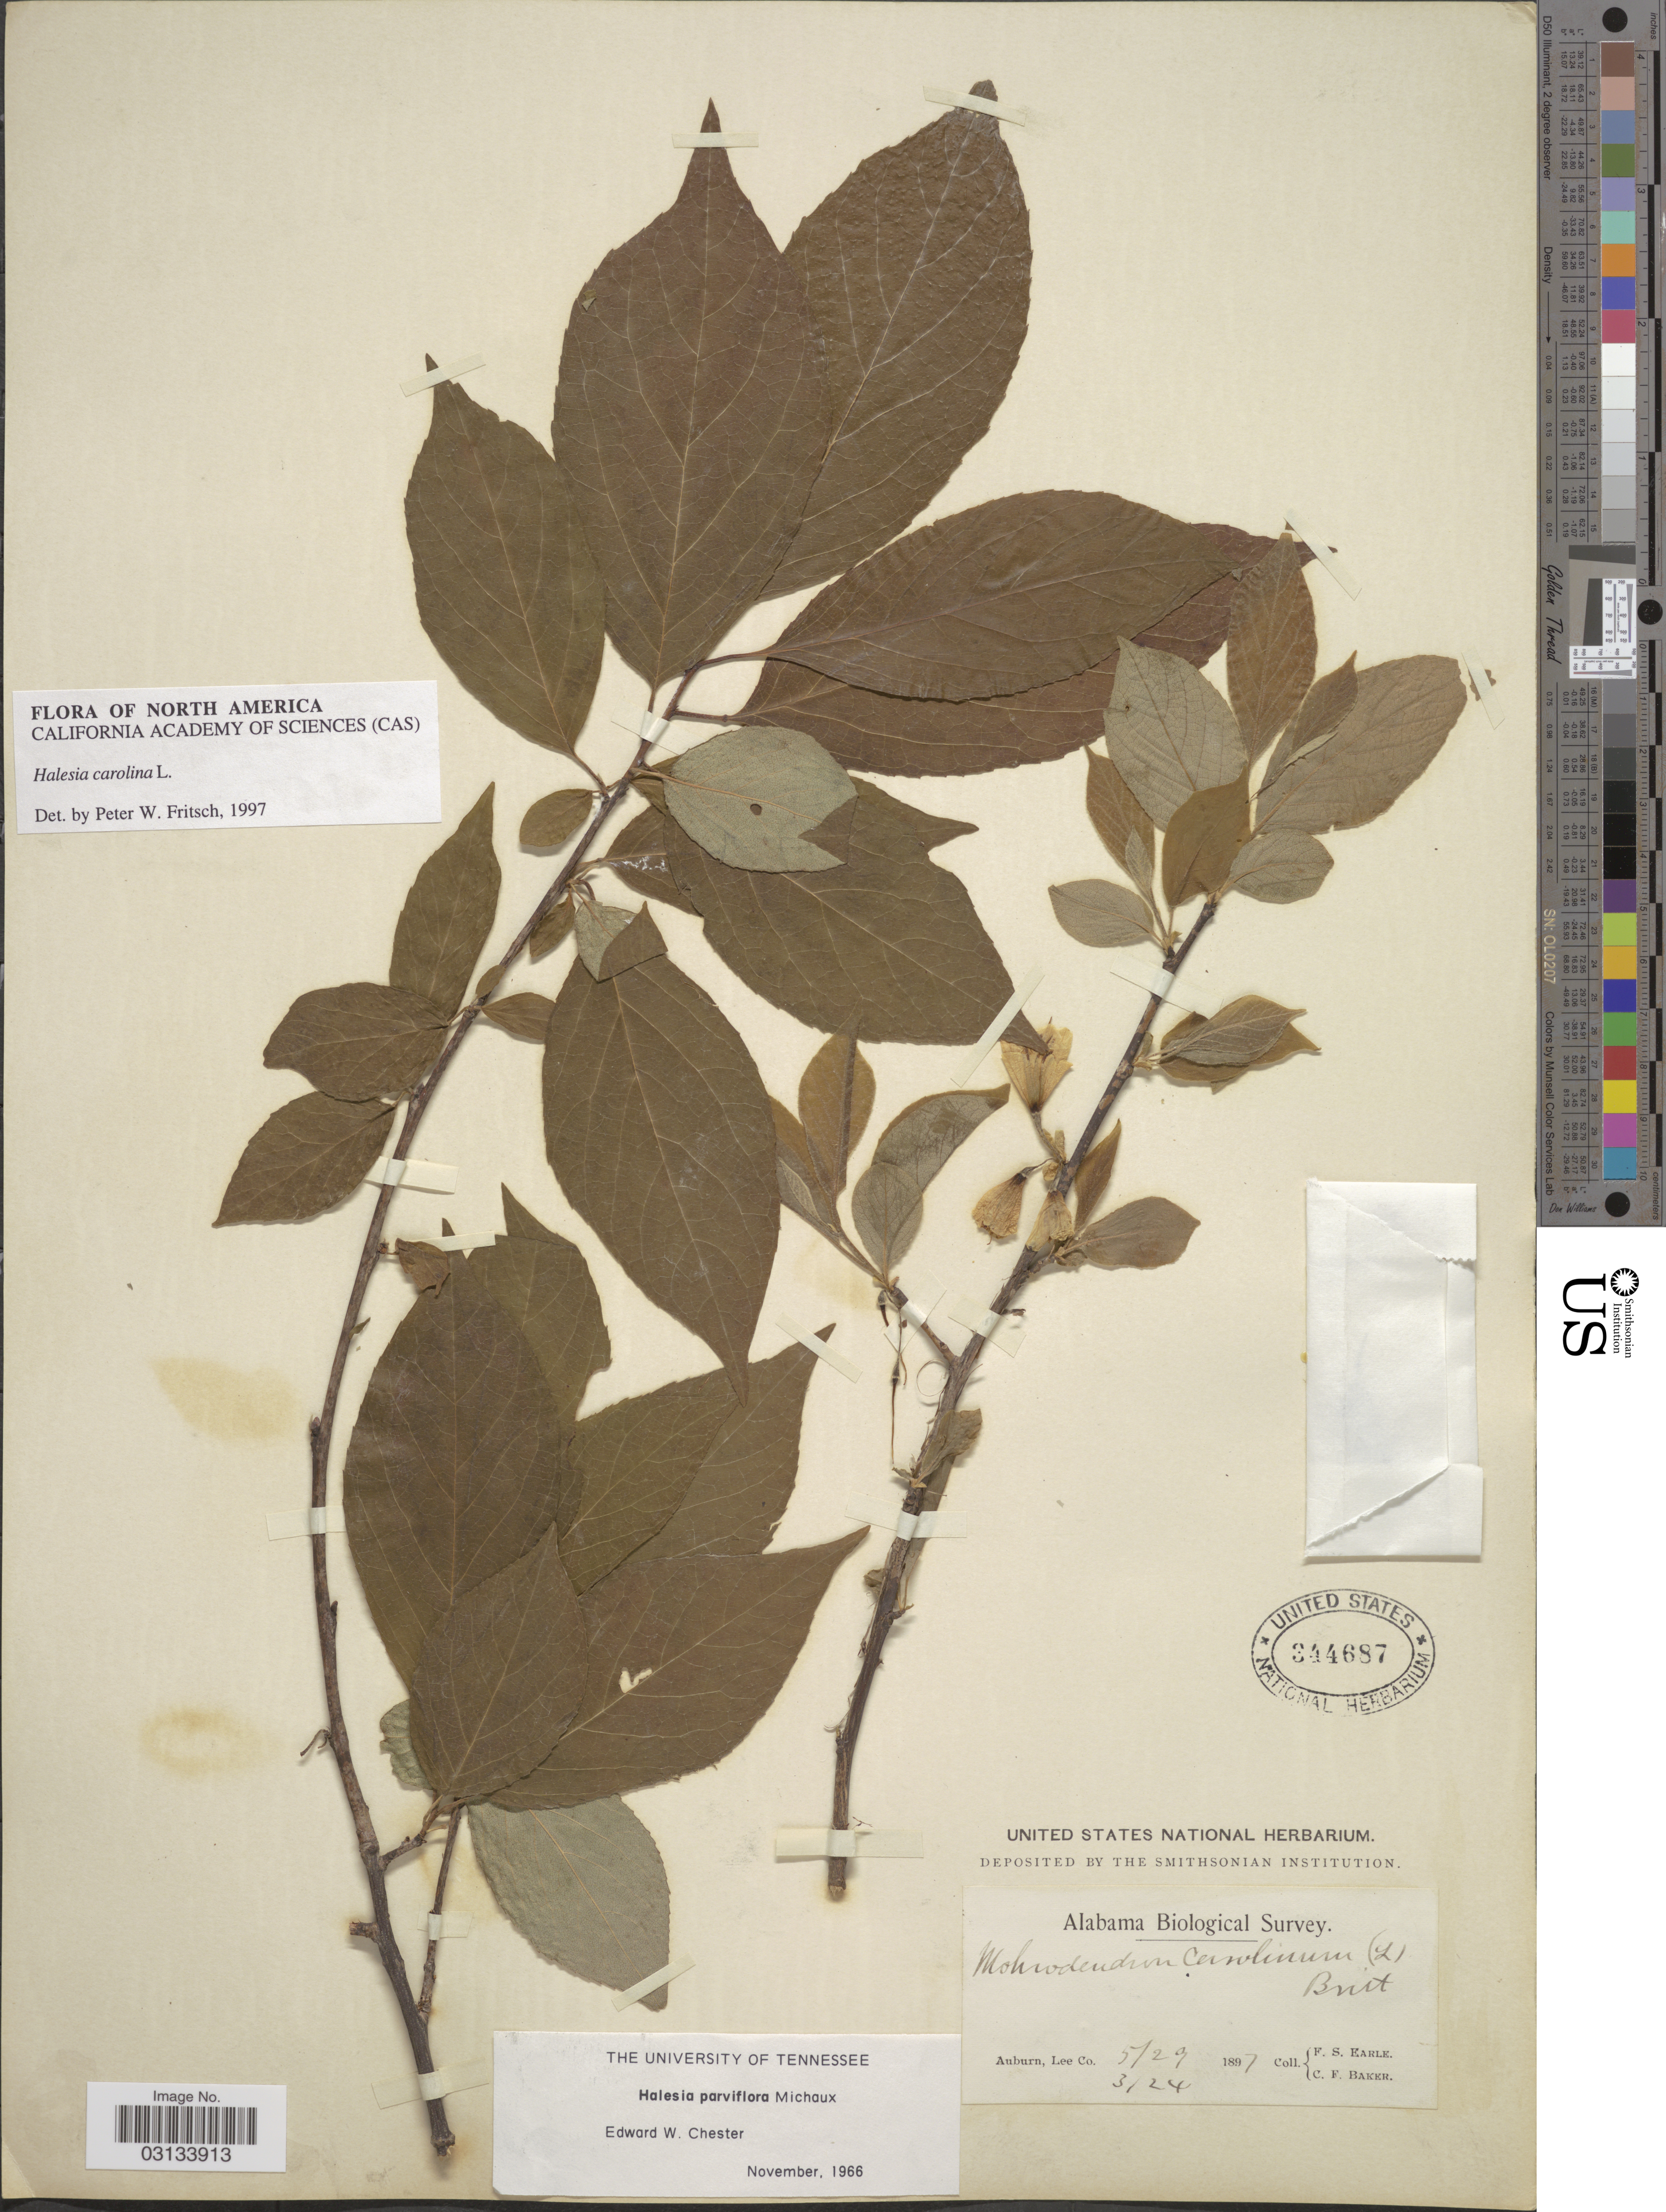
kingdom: Plantae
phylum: Tracheophyta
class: Magnoliopsida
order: Ericales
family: Styracaceae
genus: Halesia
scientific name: Halesia carolina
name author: L.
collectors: F. S. Earle & C. F. Baker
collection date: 1897-03-24/1897-05-29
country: United States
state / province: Alabama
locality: Auburn, Lee Co.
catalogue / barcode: US 344687